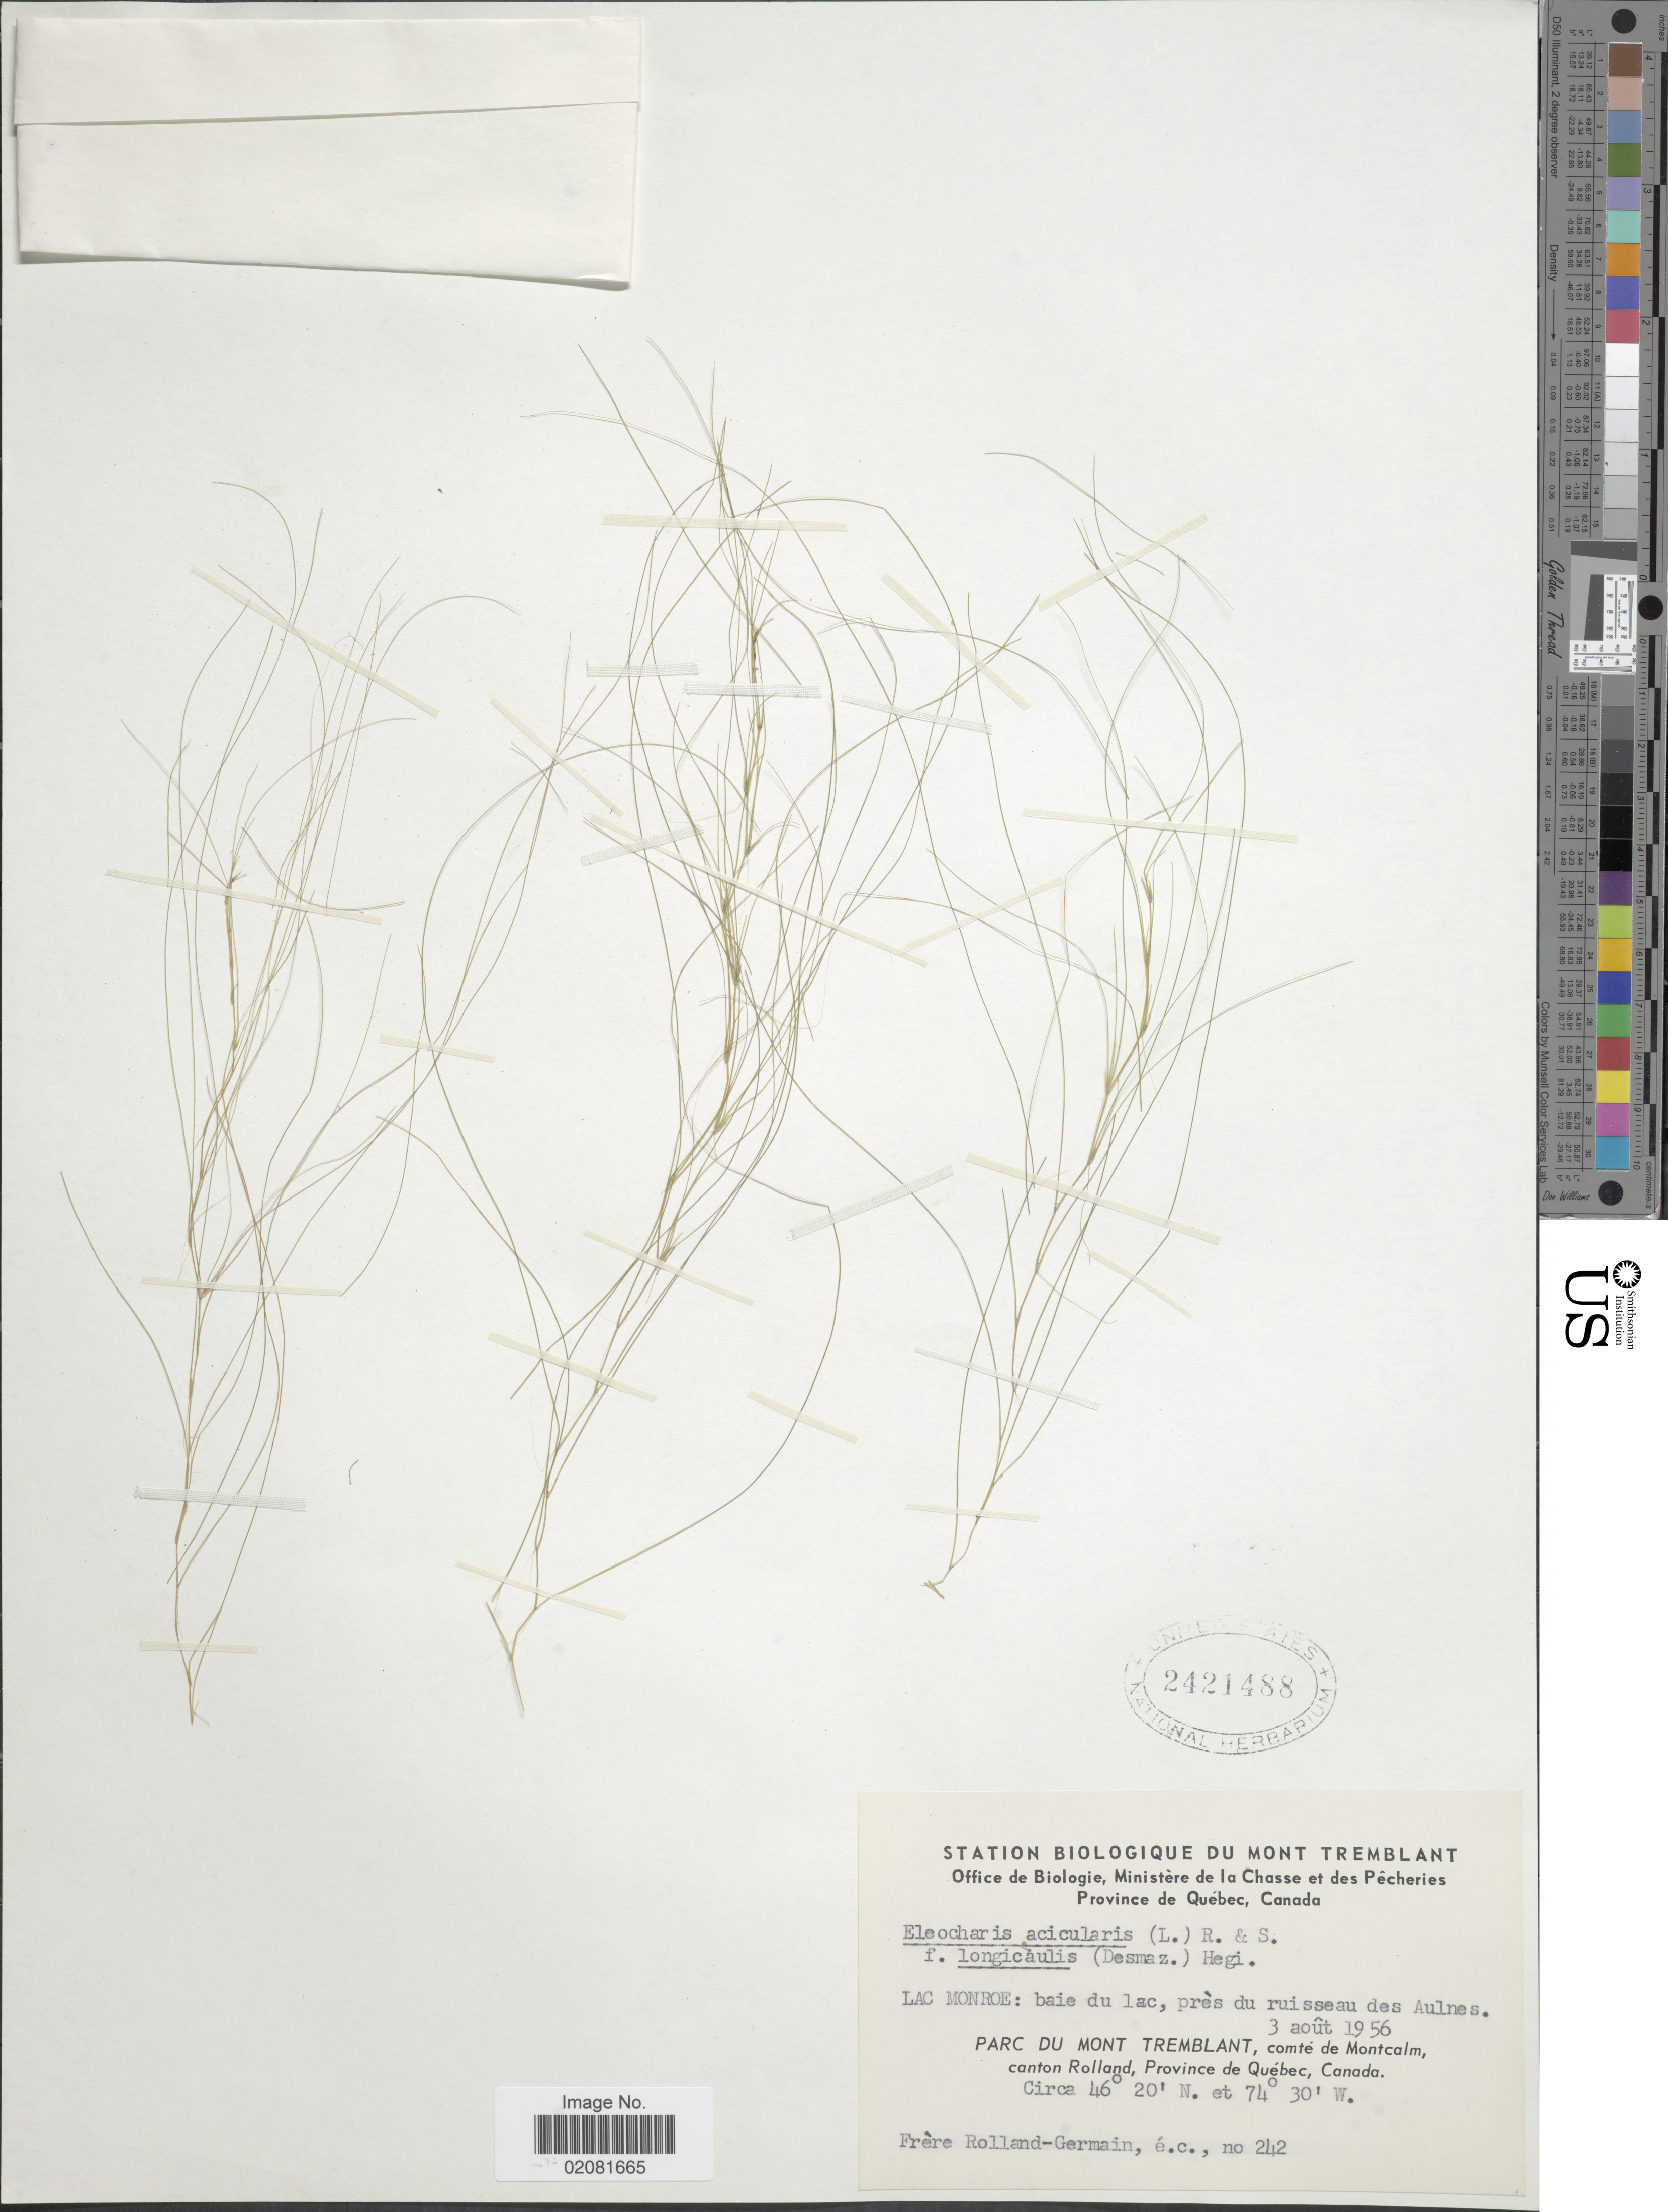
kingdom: Plantae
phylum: Tracheophyta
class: Liliopsida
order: Poales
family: Cyperaceae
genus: Eleocharis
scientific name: Eleocharis acicularis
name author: (L.) Roem. & Schult.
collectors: Rolland-Germain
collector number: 242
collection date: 1956-08-03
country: Canada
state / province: Quebec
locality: Province de Québec. Lac Monroe: baie du lac, près du ruisseau des Aulnes. Parc du Mont Tremblant, comté de Montcalm, canton Rolland, Province de Québec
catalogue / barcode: US 2421488